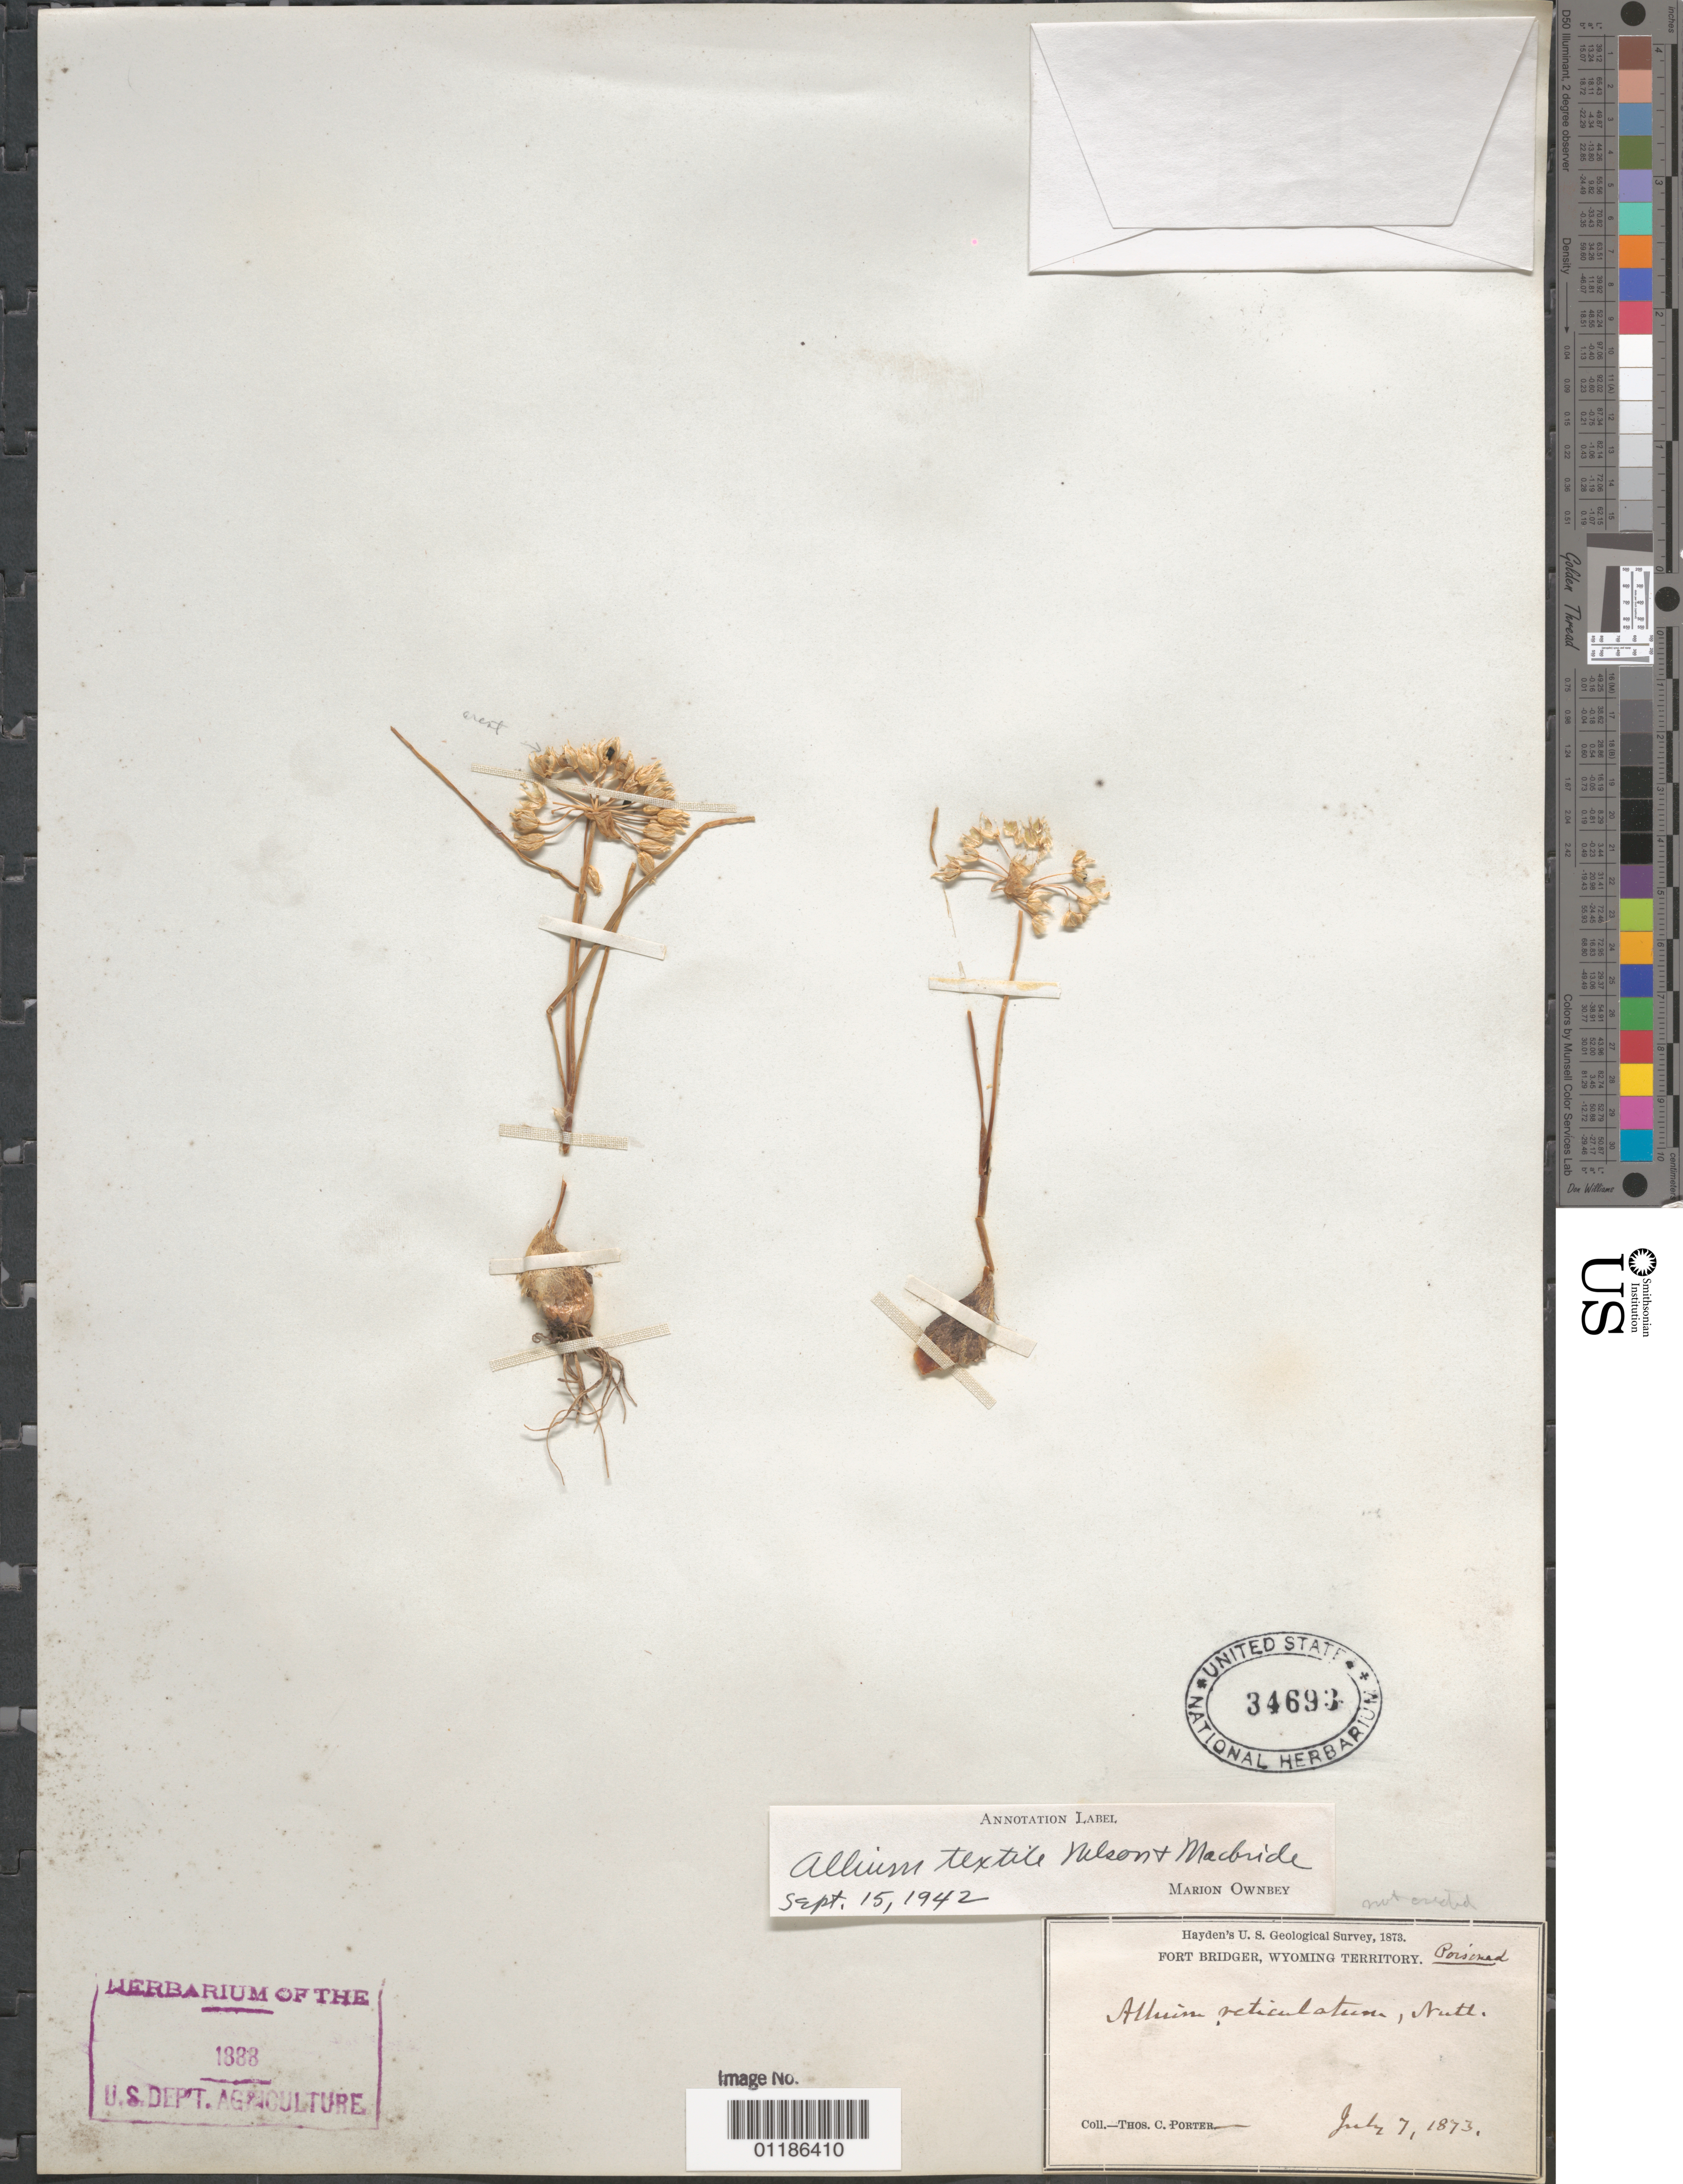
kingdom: Plantae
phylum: Tracheophyta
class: Liliopsida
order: Asparagales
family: Amaryllidaceae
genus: Allium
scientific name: Allium textile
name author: A. Nelson & J.F. Macbr.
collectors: T. C. Porter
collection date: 1873-07-07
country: United States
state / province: Wyoming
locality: Fort Bridger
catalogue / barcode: US 34693